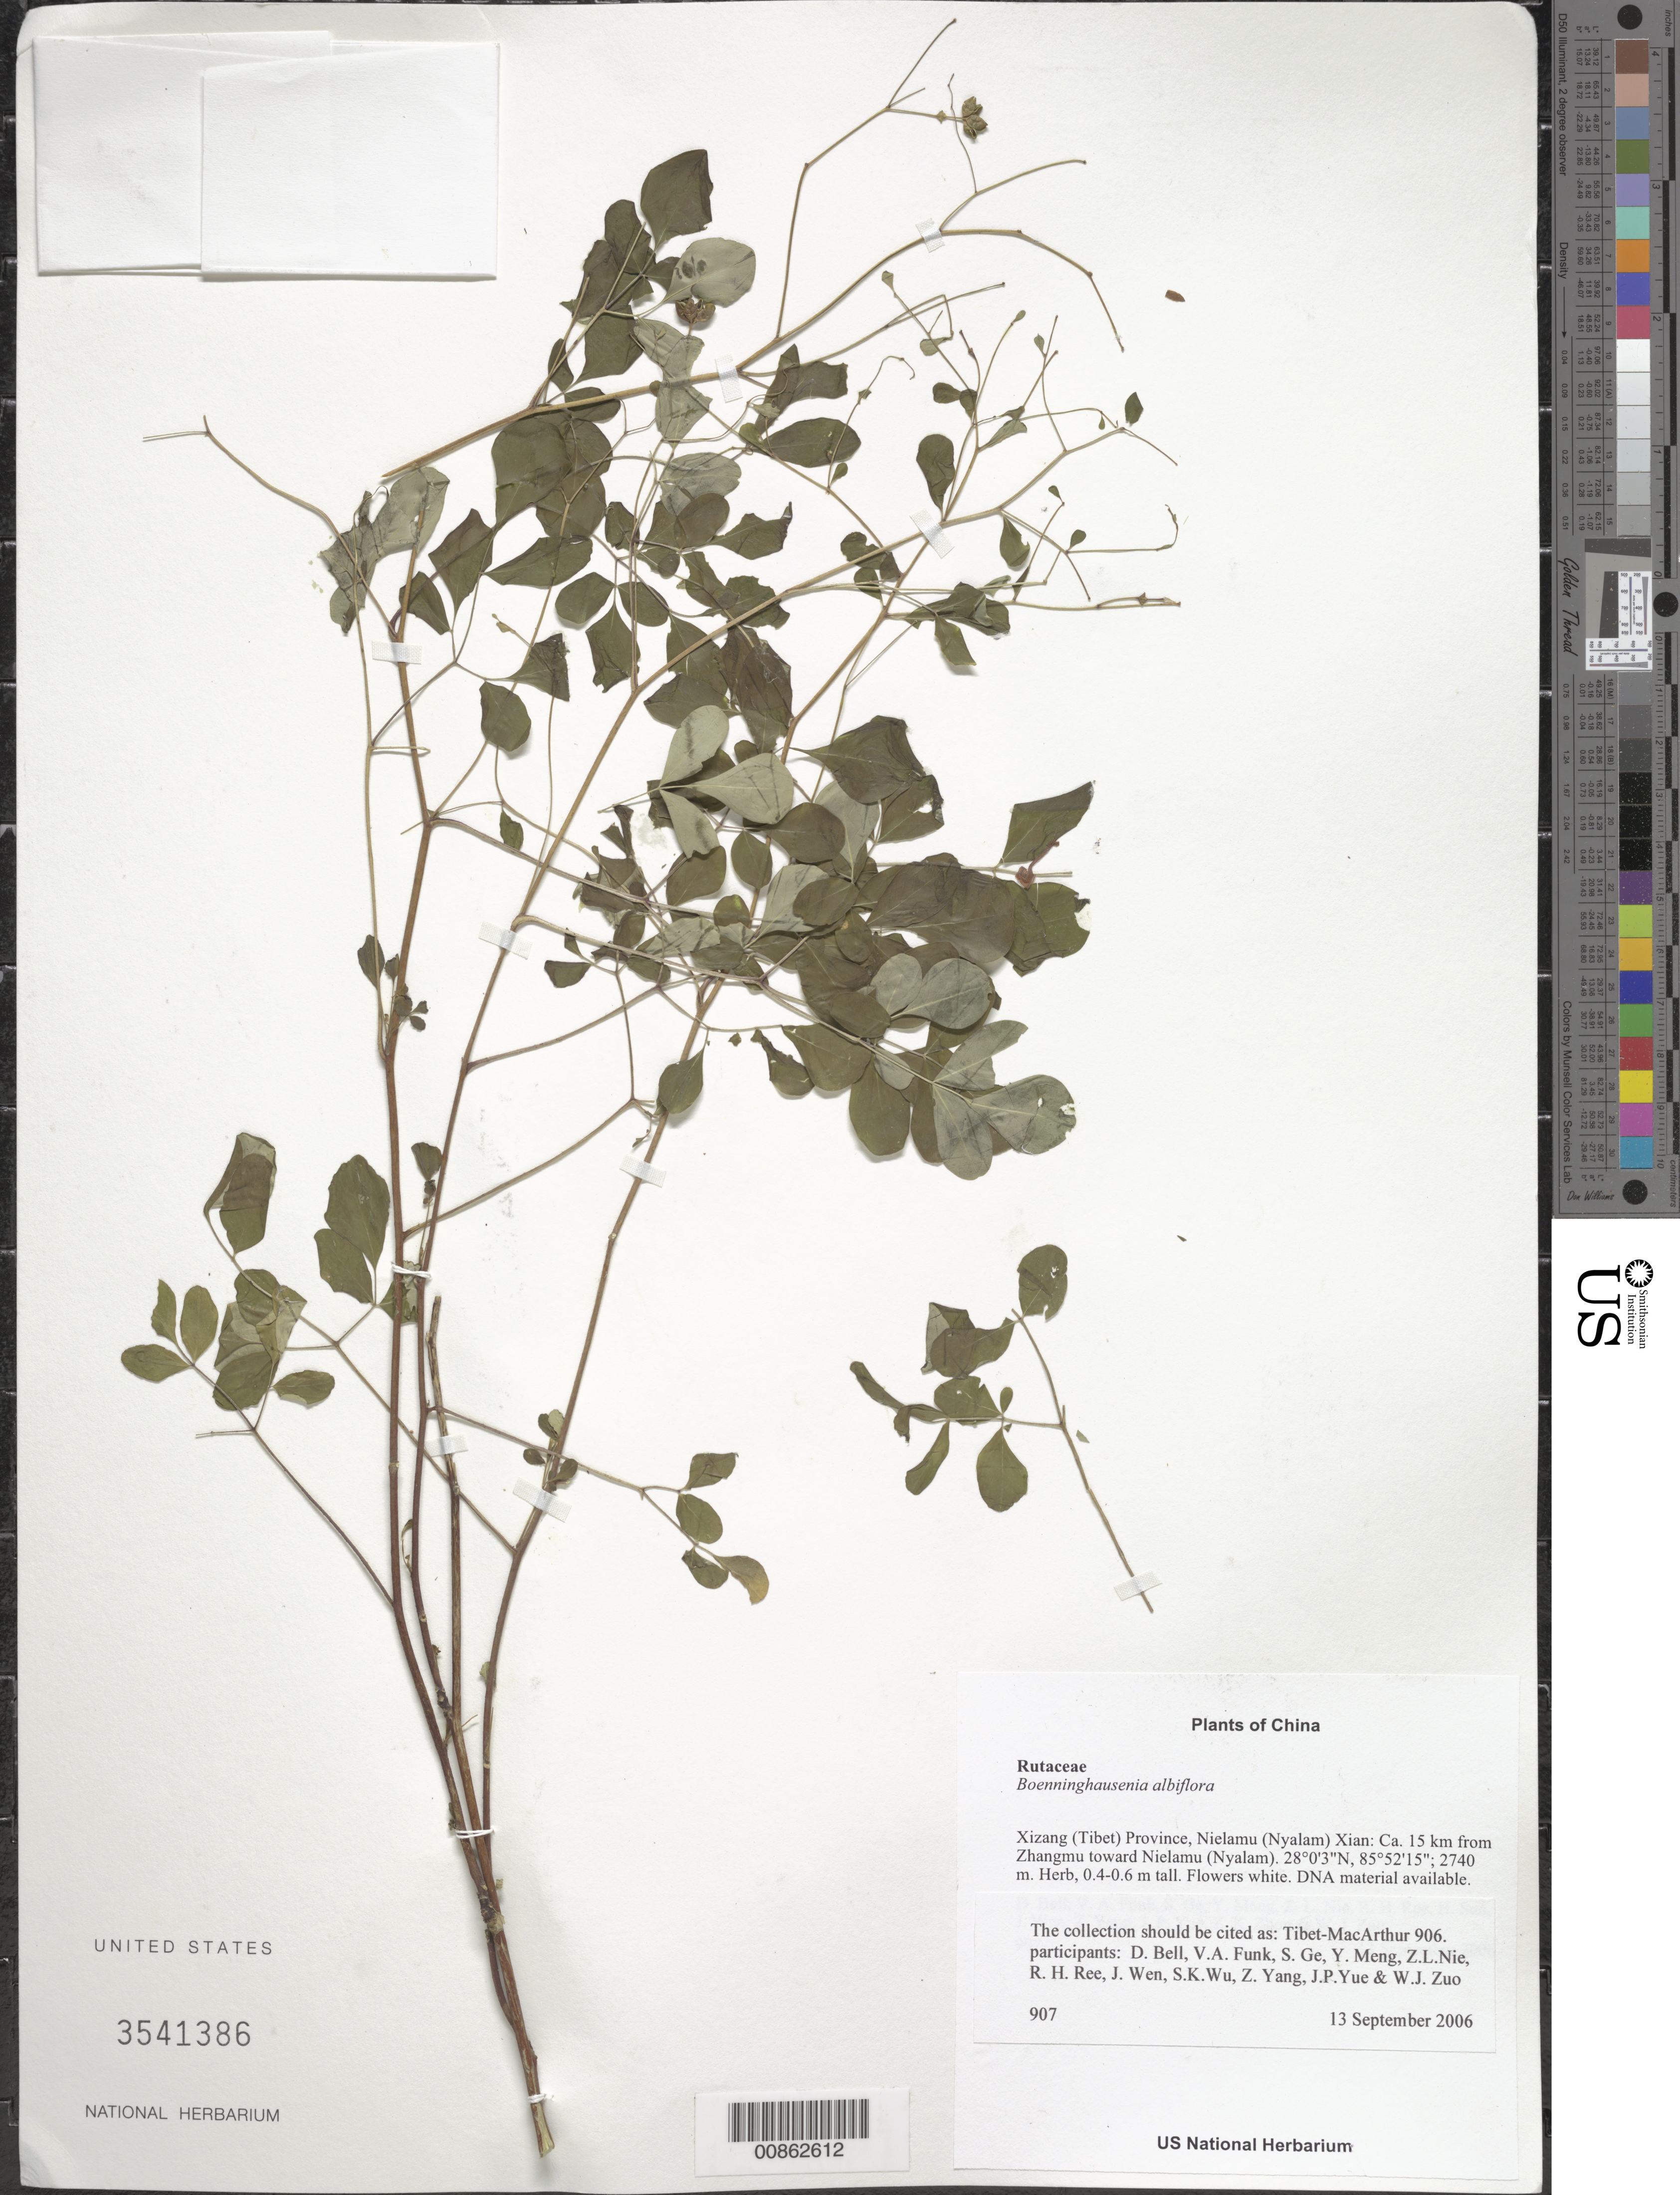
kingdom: Plantae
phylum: Tracheophyta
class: Magnoliopsida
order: Sapindales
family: Rutaceae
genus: Boenninghausenia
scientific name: Boenninghausenia albiflora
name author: (Hook.) Meisn.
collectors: Tibet-MacArthur, D. A. Bell, V. Funk, S. Ge, Y. Meng, Z. Nie, R. Ree, H. Sun, J. Wen, Z. Yang, J. Yue, Z. Zhou & W. Zuo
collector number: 907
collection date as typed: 13 Sep 2006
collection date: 2006-09-13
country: China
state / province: Xizang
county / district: Nielamu (Nyalam) Xian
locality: Ca. 15 km from Zhangmu toward Nielamu (Nyalam).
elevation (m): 2740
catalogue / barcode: US 3541386